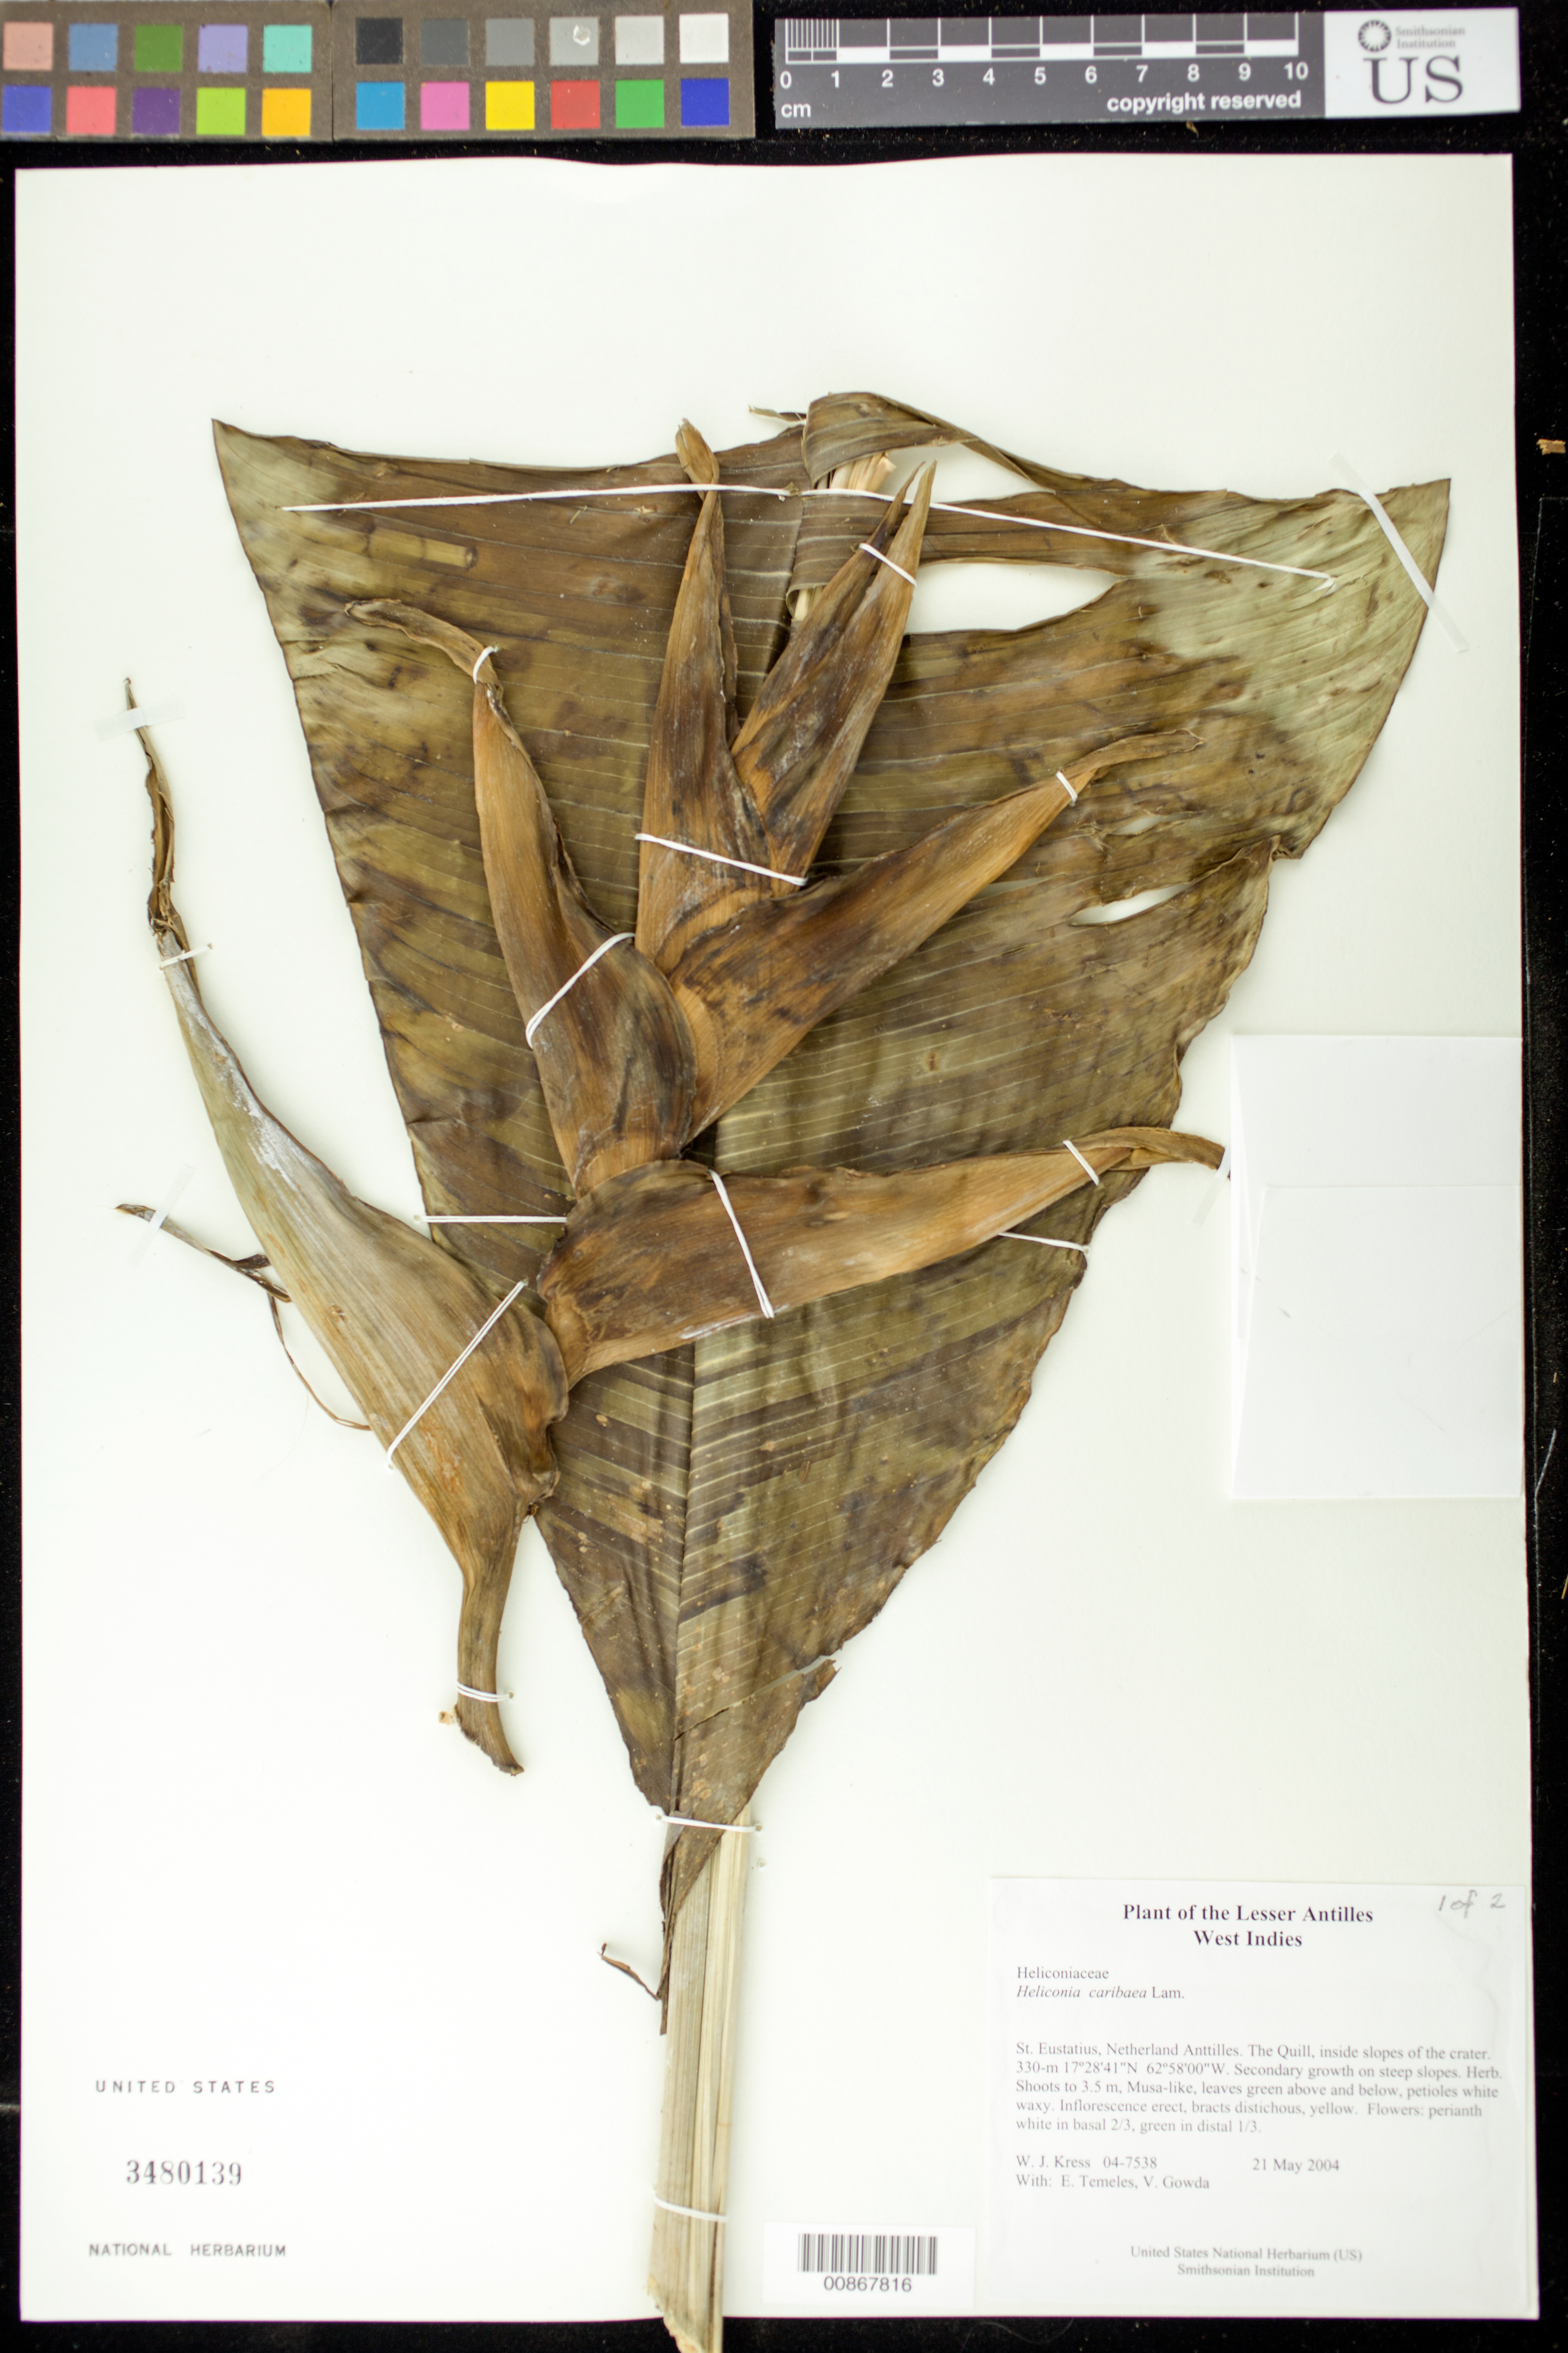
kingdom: Plantae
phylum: Tracheophyta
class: Liliopsida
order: Zingiberales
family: Heliconiaceae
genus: Heliconia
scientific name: Heliconia caribaea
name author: Lam.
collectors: W. J. Kress, E. Temeles & V. Gowda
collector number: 04-7538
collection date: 2004-05-21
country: Netherlands Antilles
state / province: St. Eustatius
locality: The Quill, inside slopes of the crater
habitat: Secondary growth on steep slopes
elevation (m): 330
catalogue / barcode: US 3480139